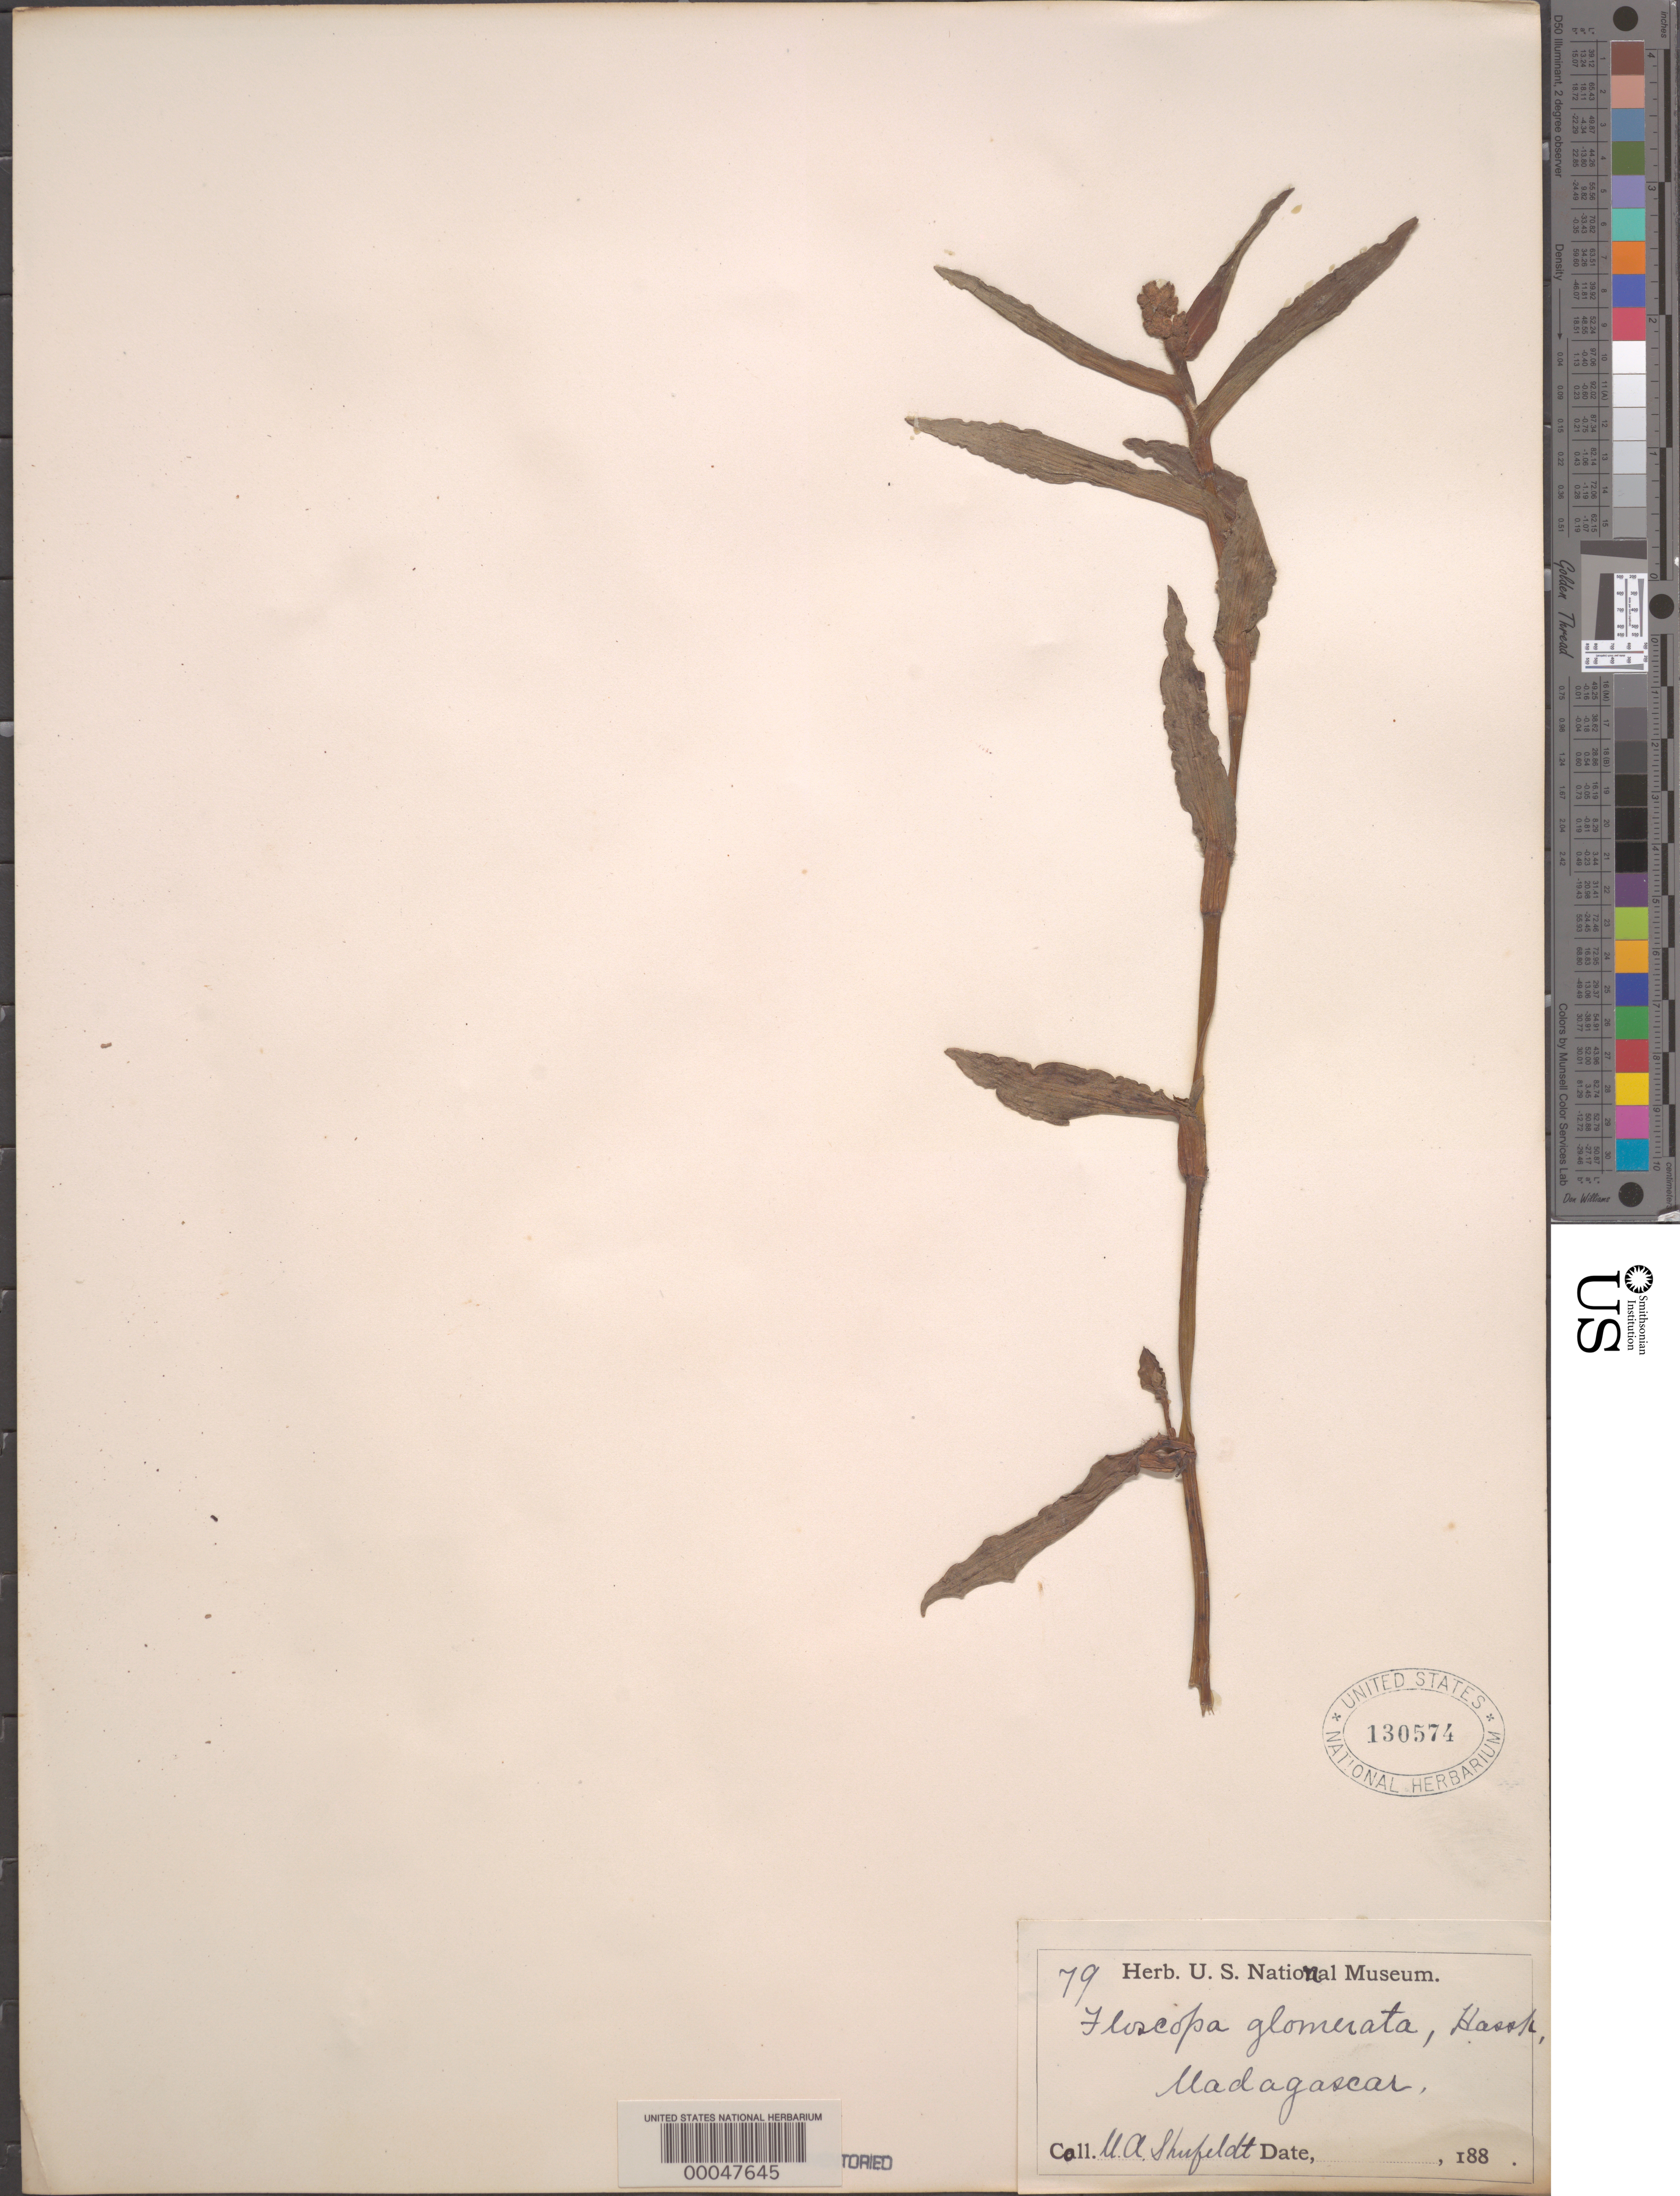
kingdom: Plantae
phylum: Tracheophyta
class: Liliopsida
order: Commelinales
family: Commelinaceae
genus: Floscopa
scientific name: Floscopa glomerata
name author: (Willd. ex Schult. & Schult. f.) Hassk.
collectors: M. Shufeldt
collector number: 79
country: Madagascar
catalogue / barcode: US 130574